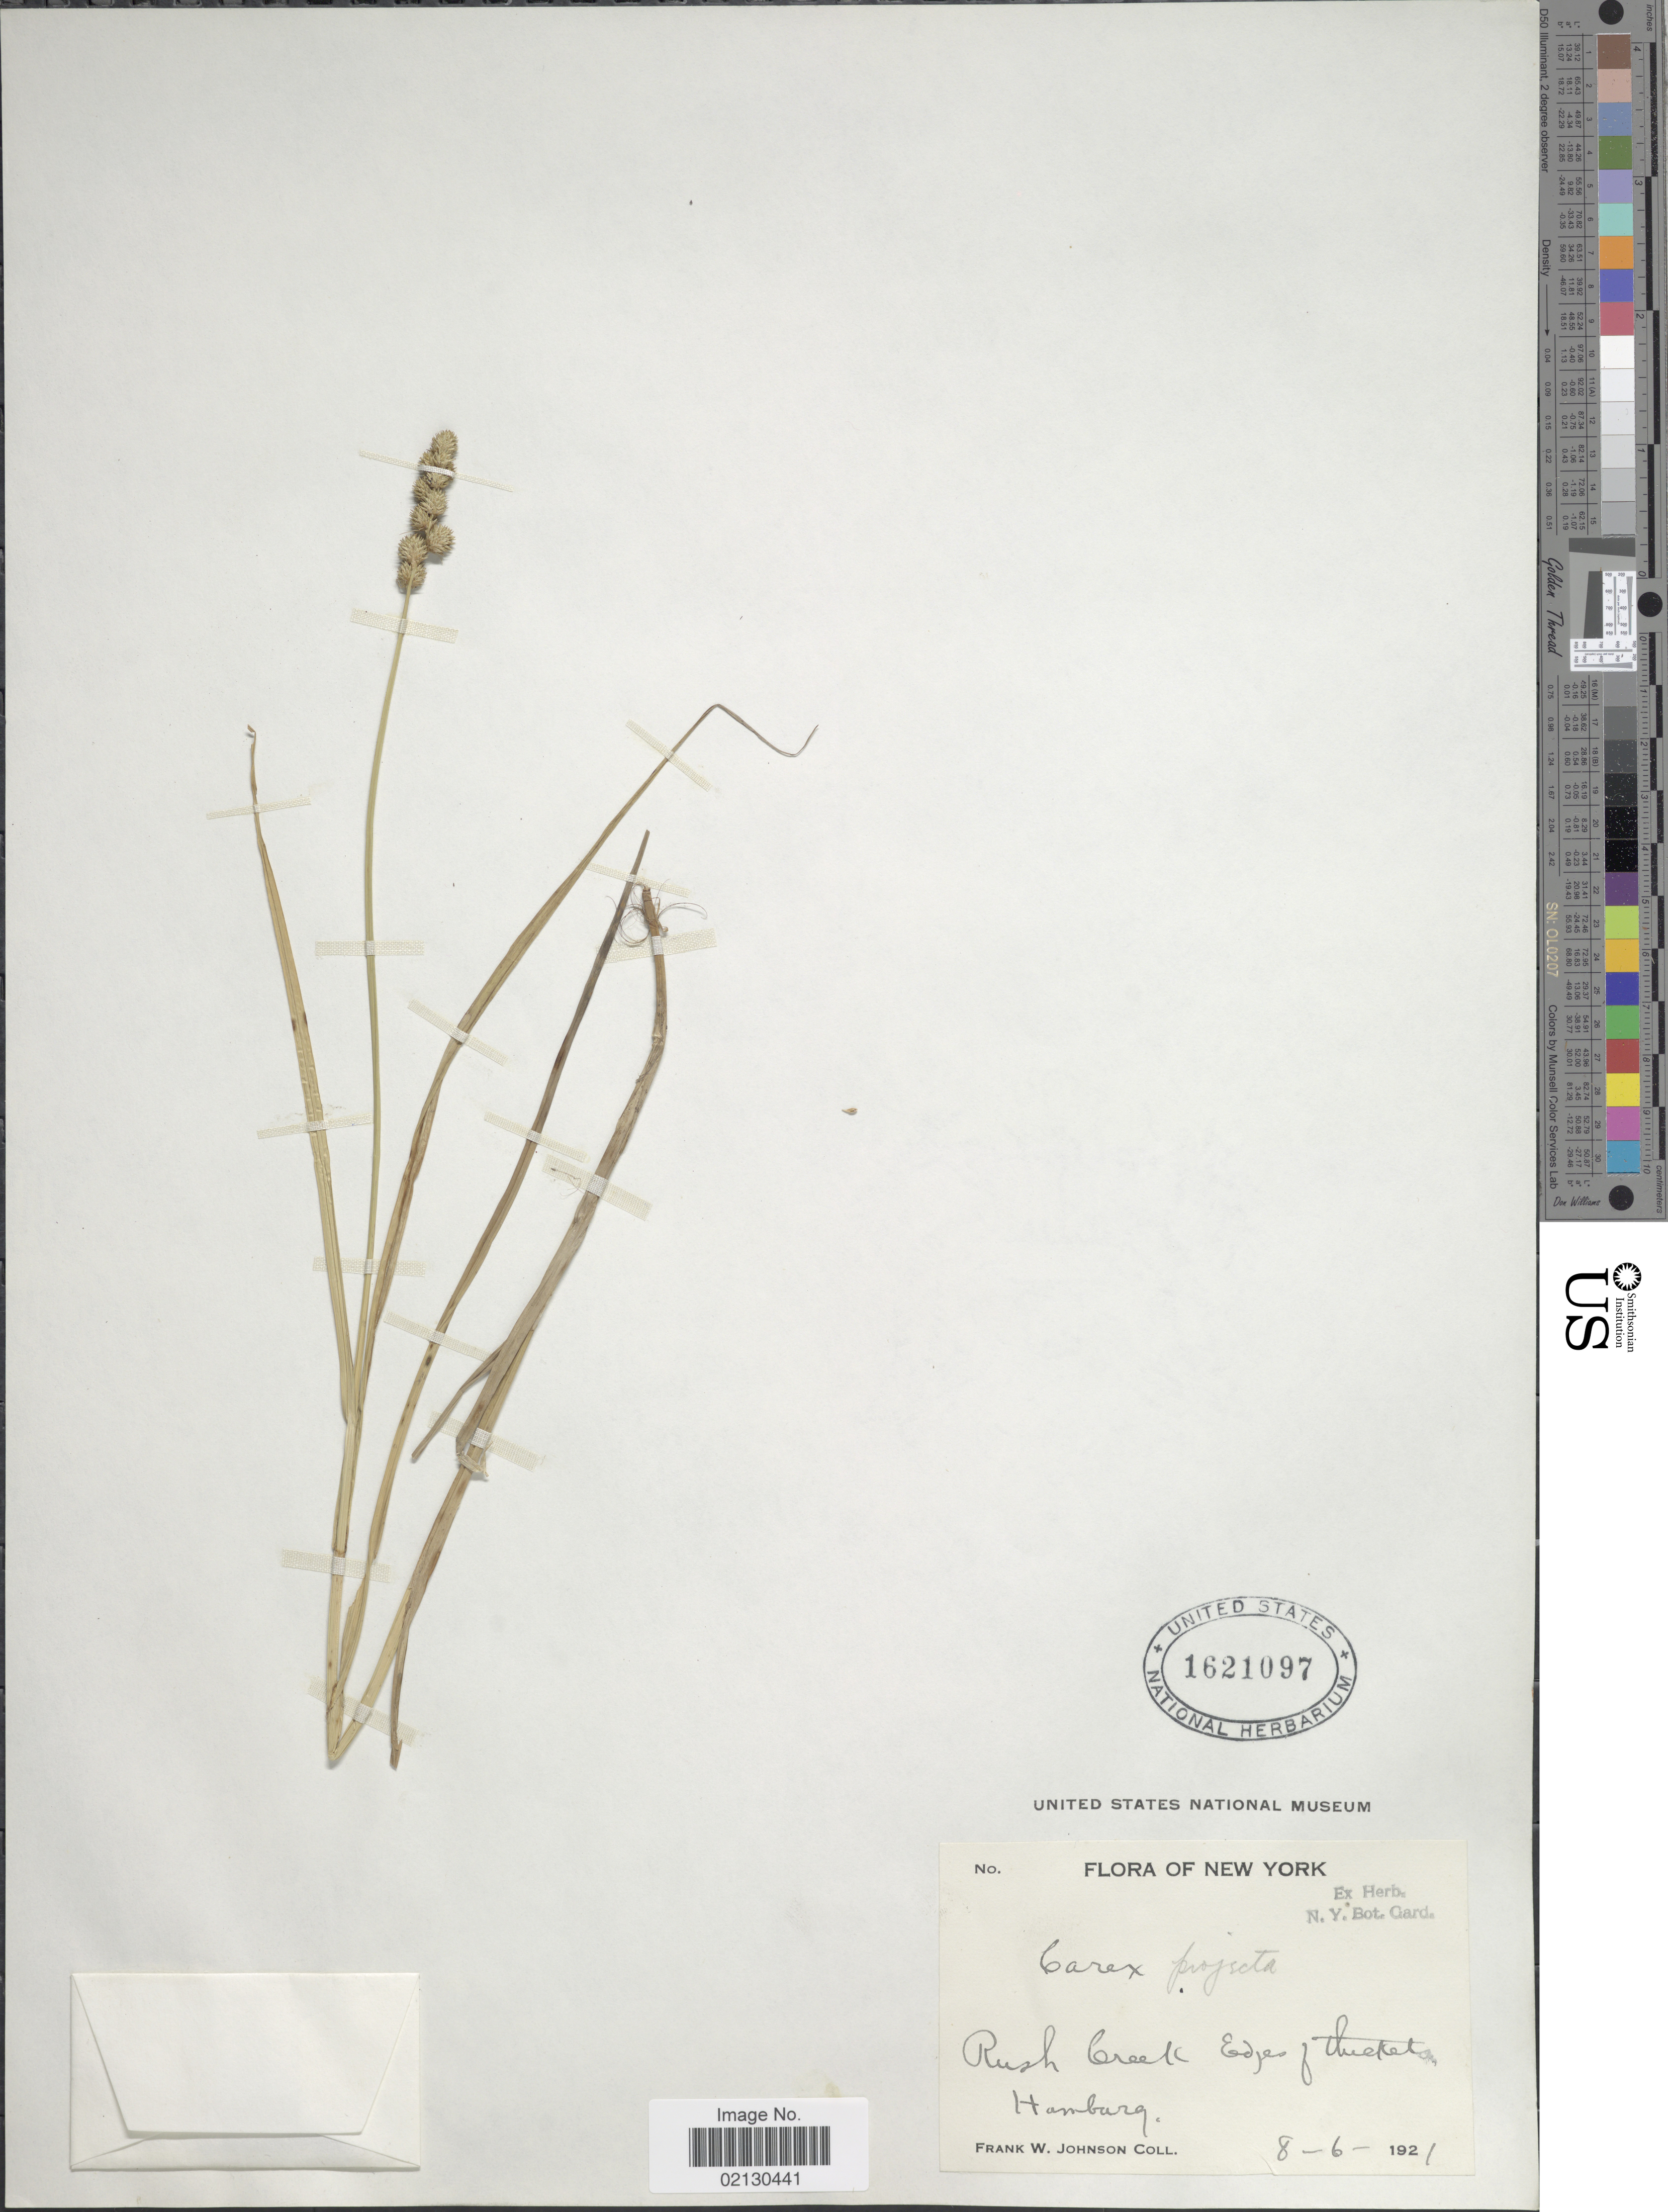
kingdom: Plantae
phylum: Tracheophyta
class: Liliopsida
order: Poales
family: Cyperaceae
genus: Carex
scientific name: Carex projecta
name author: Mack.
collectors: F. W. Johnson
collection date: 1921-08-06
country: United States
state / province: New York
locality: Rush Creek. Hamburg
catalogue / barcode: US 1621097